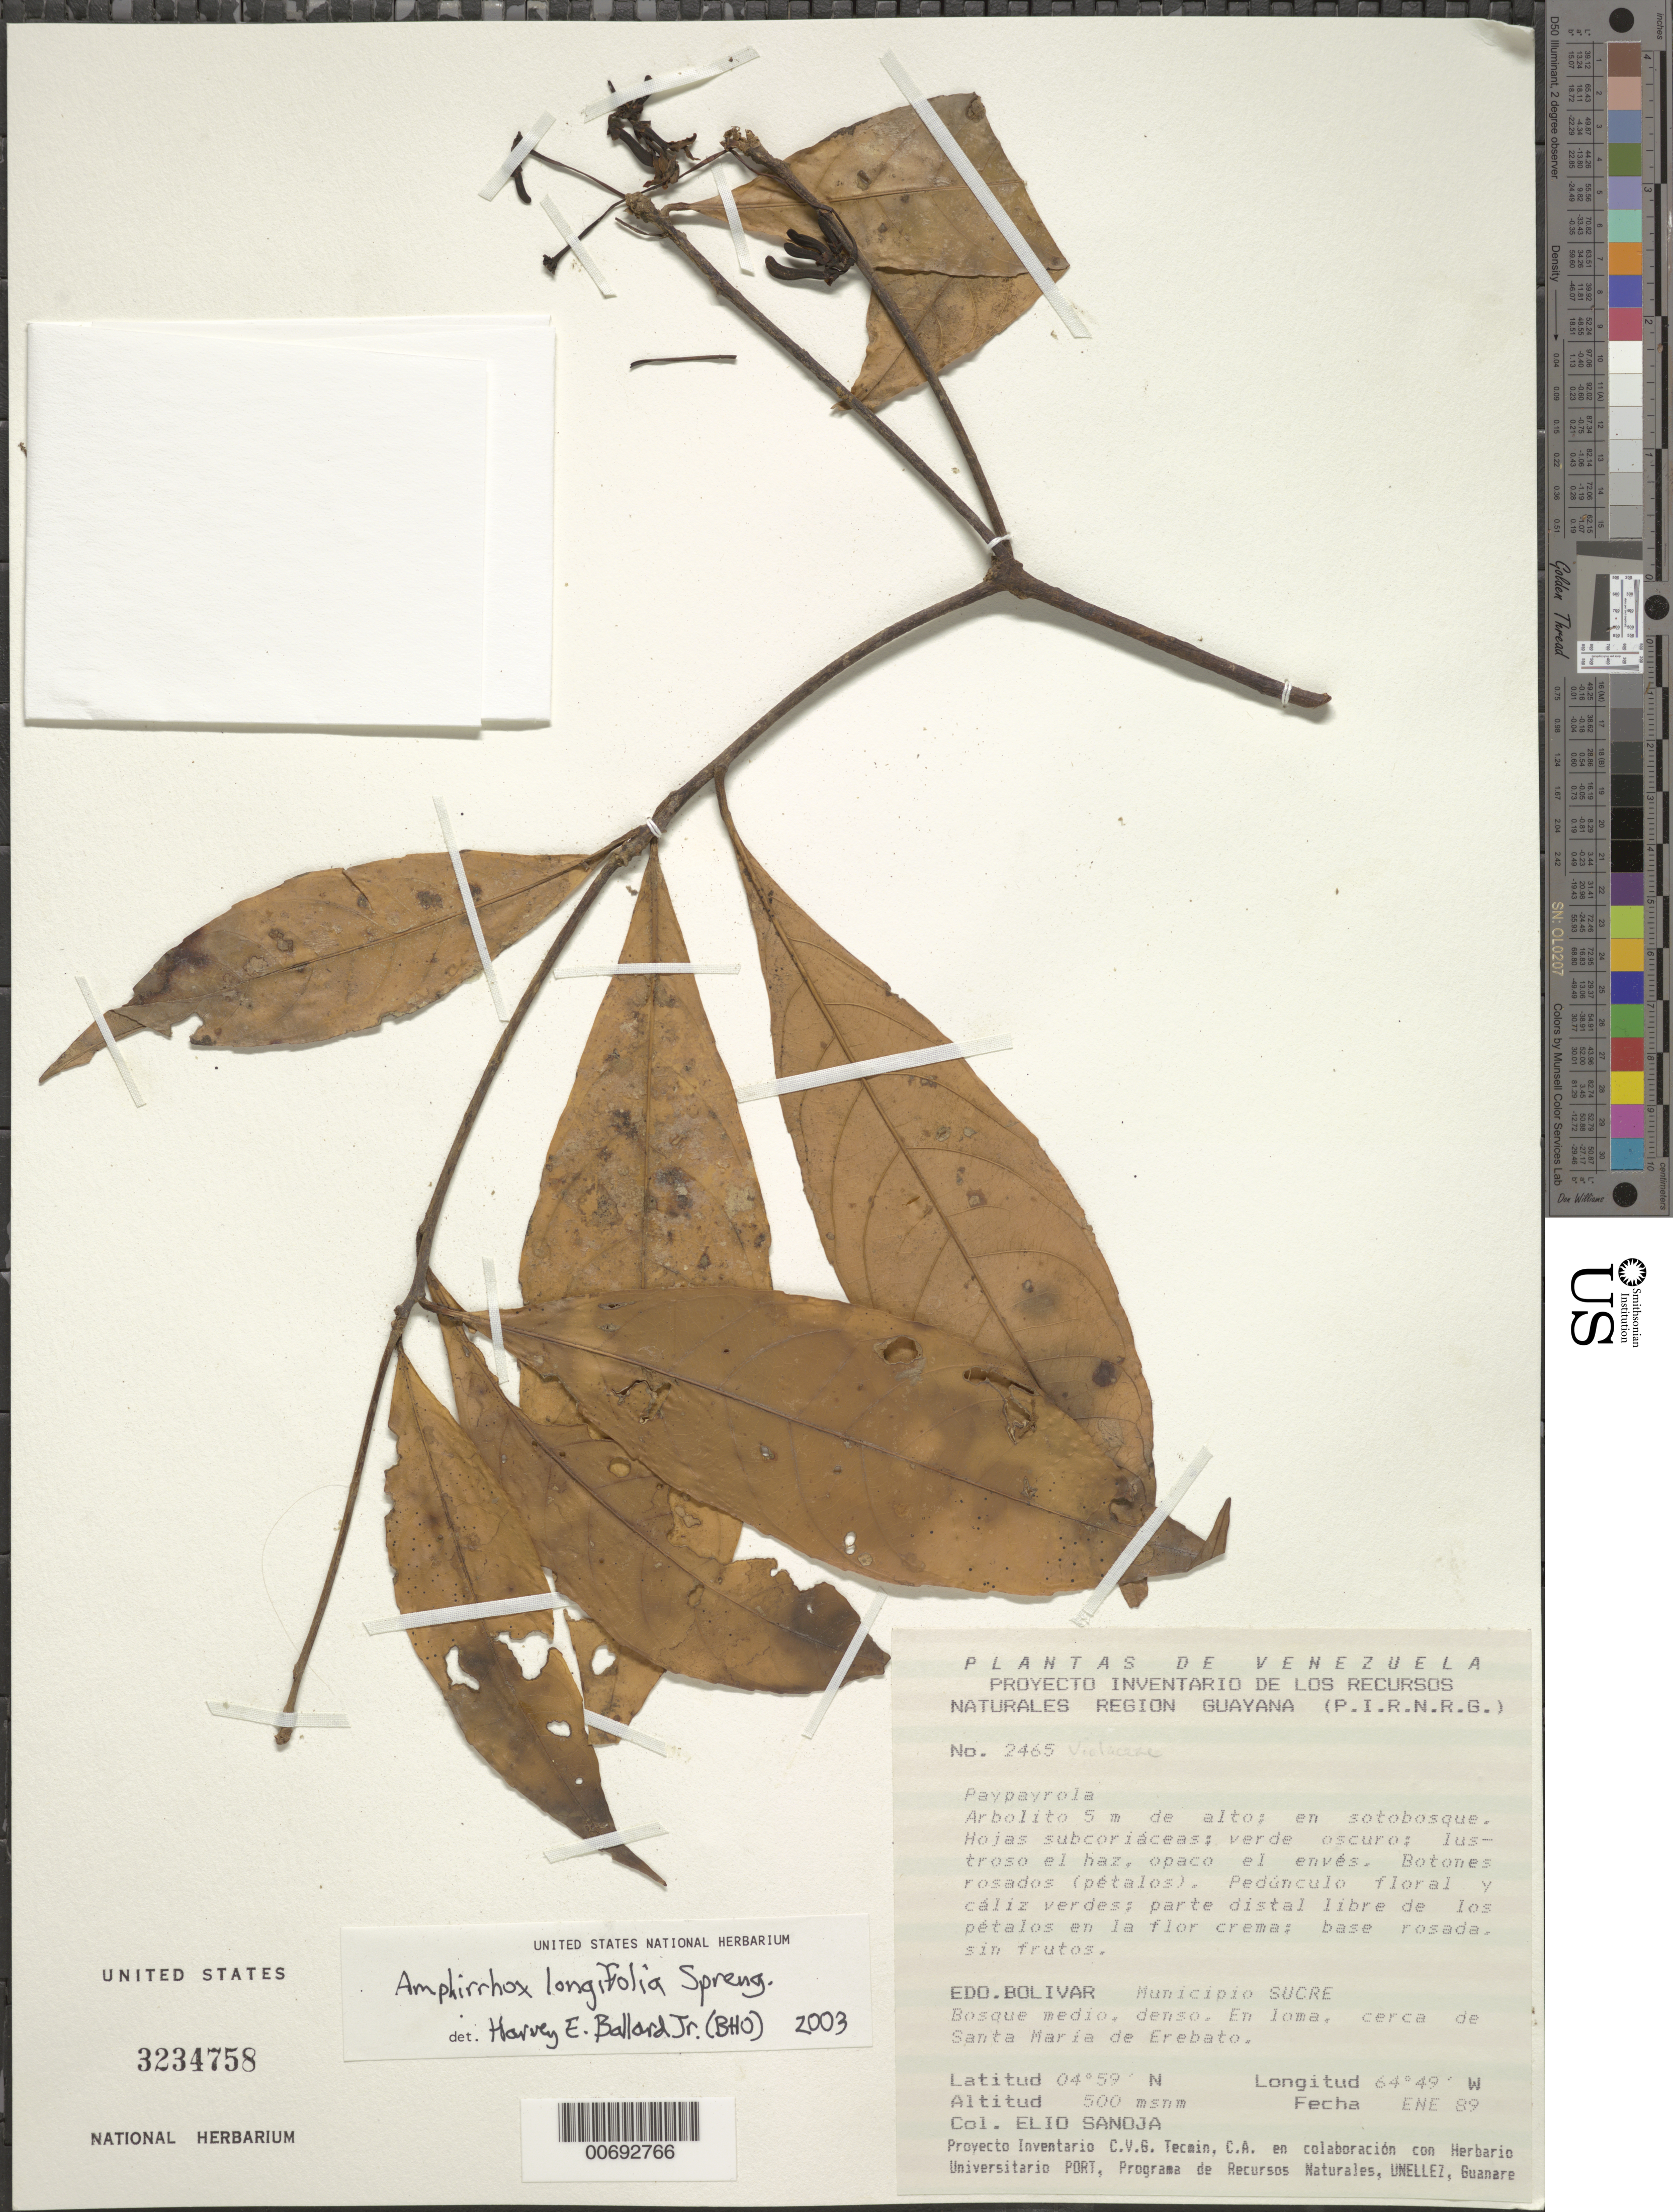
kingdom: Plantae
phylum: Tracheophyta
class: Magnoliopsida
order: Malpighiales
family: Violaceae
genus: Amphirrhox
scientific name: Amphirrhox longifolia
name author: (A. St.-Hil.) Spreng.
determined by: Ballard, Harvey E.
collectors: E. Sanoja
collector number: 2465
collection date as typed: Jan-89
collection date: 1989-01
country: Venezuela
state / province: Bolívar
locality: Mun. Sucre, Santa María de Erebato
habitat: Sotobosque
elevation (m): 500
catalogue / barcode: US 3234758